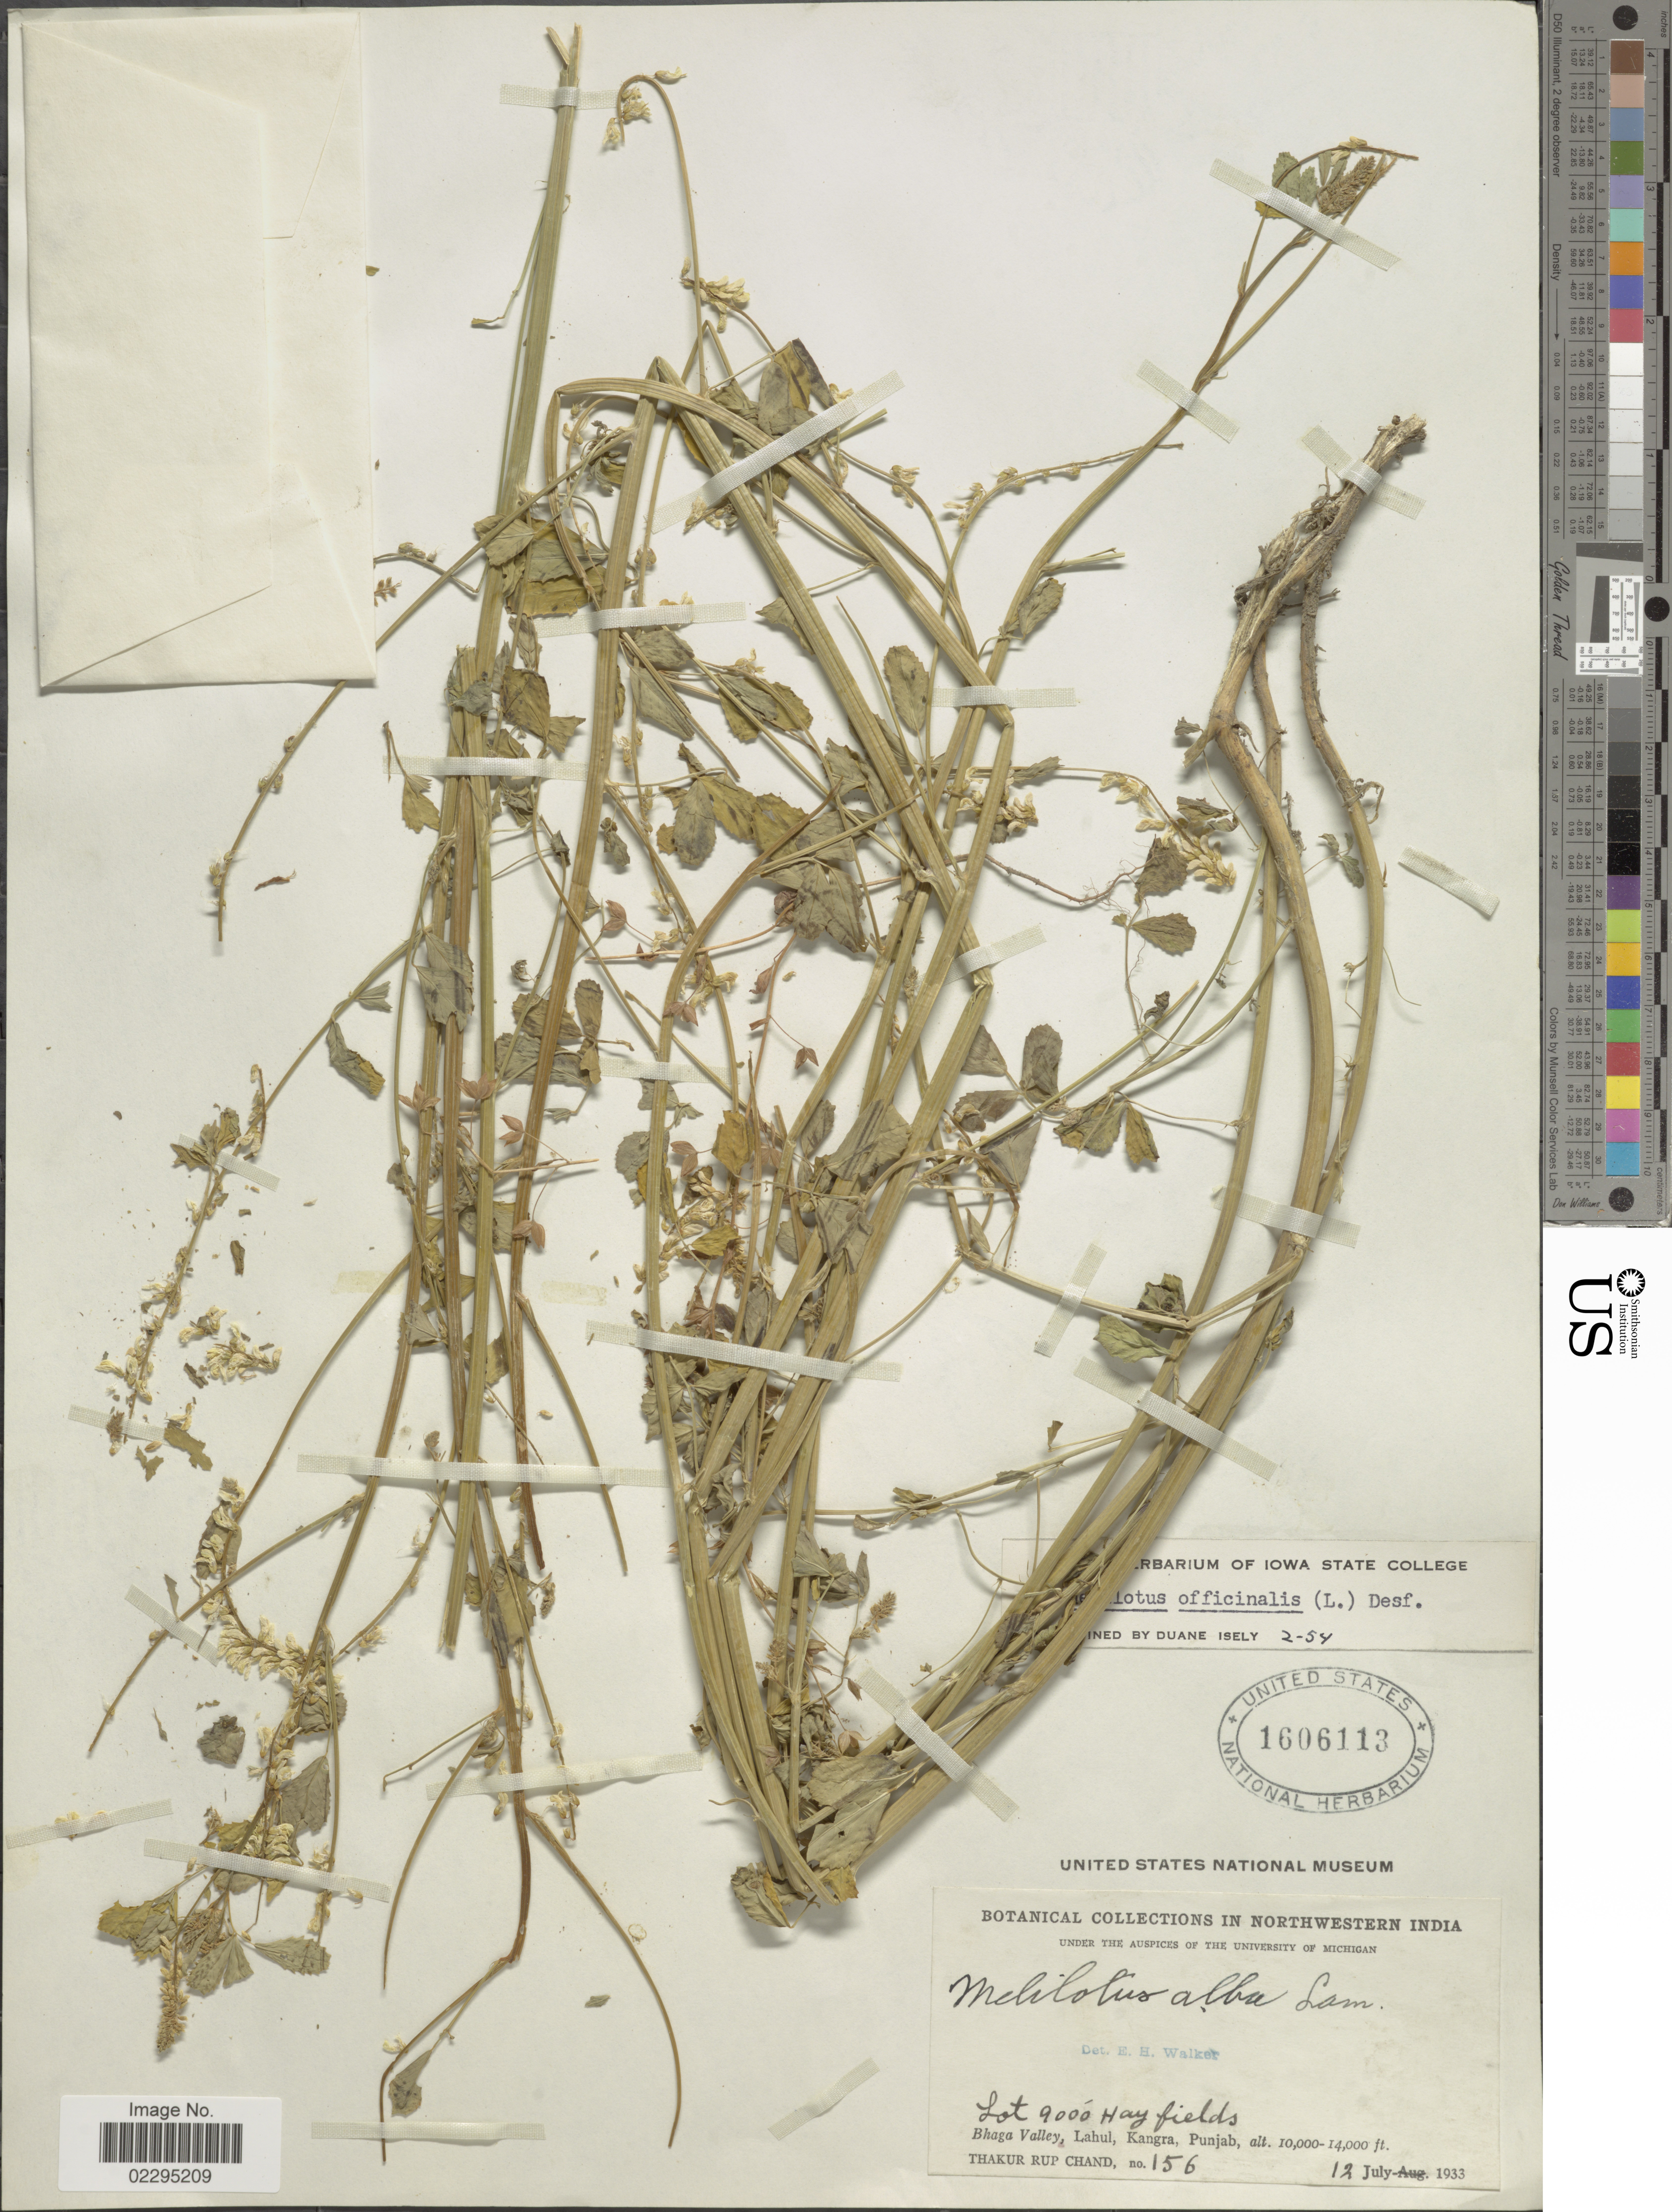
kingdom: Plantae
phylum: Tracheophyta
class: Magnoliopsida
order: Fabales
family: Fabaceae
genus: Melilotus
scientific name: Melilotus officinalis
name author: (L.) Lam.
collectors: T. R. Chand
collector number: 156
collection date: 1933-07-12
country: India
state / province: Himachal Pradesh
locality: Northwestern India, Bhaga Valley, Kangra, Punjab.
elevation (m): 3048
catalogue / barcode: US 1606113